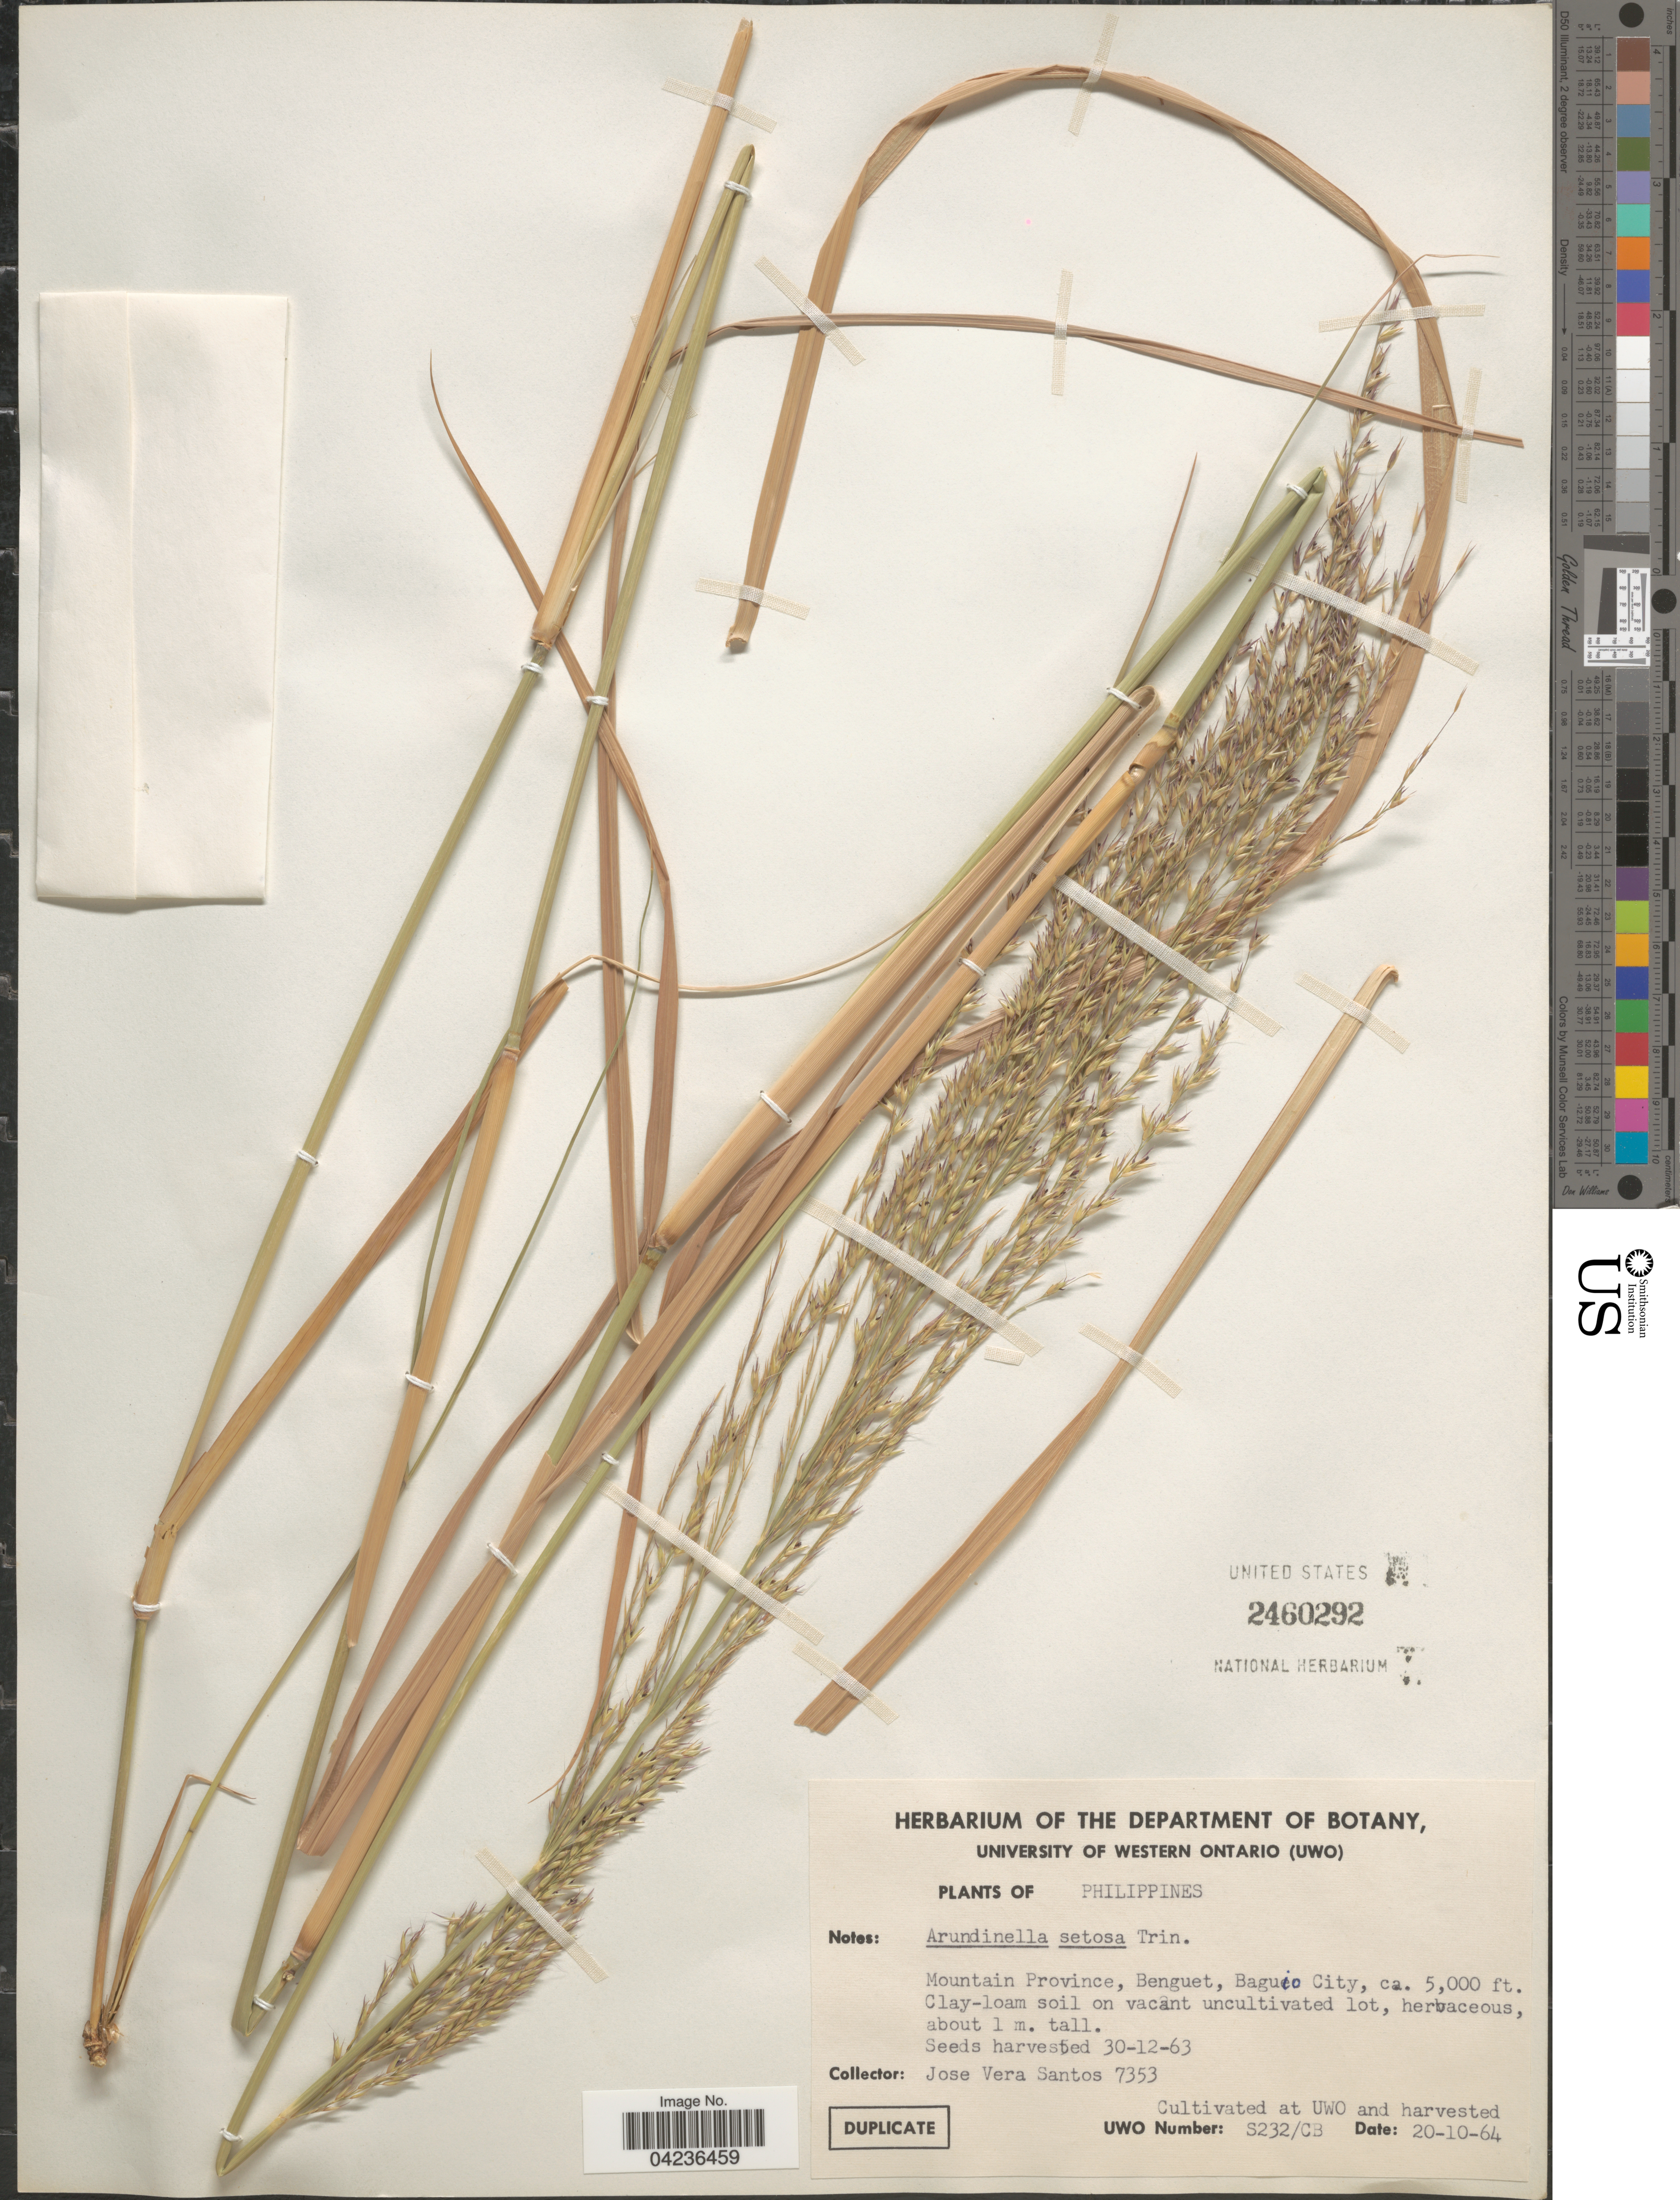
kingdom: Plantae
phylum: Tracheophyta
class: Liliopsida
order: Poales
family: Poaceae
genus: Arundinella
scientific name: Arundinella setosa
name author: Trin.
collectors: J. Santos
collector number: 7353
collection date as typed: Transcribed d/m/y: 20/10/64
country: Canada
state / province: Ontario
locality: At UWO and harvested.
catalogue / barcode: US 2460292